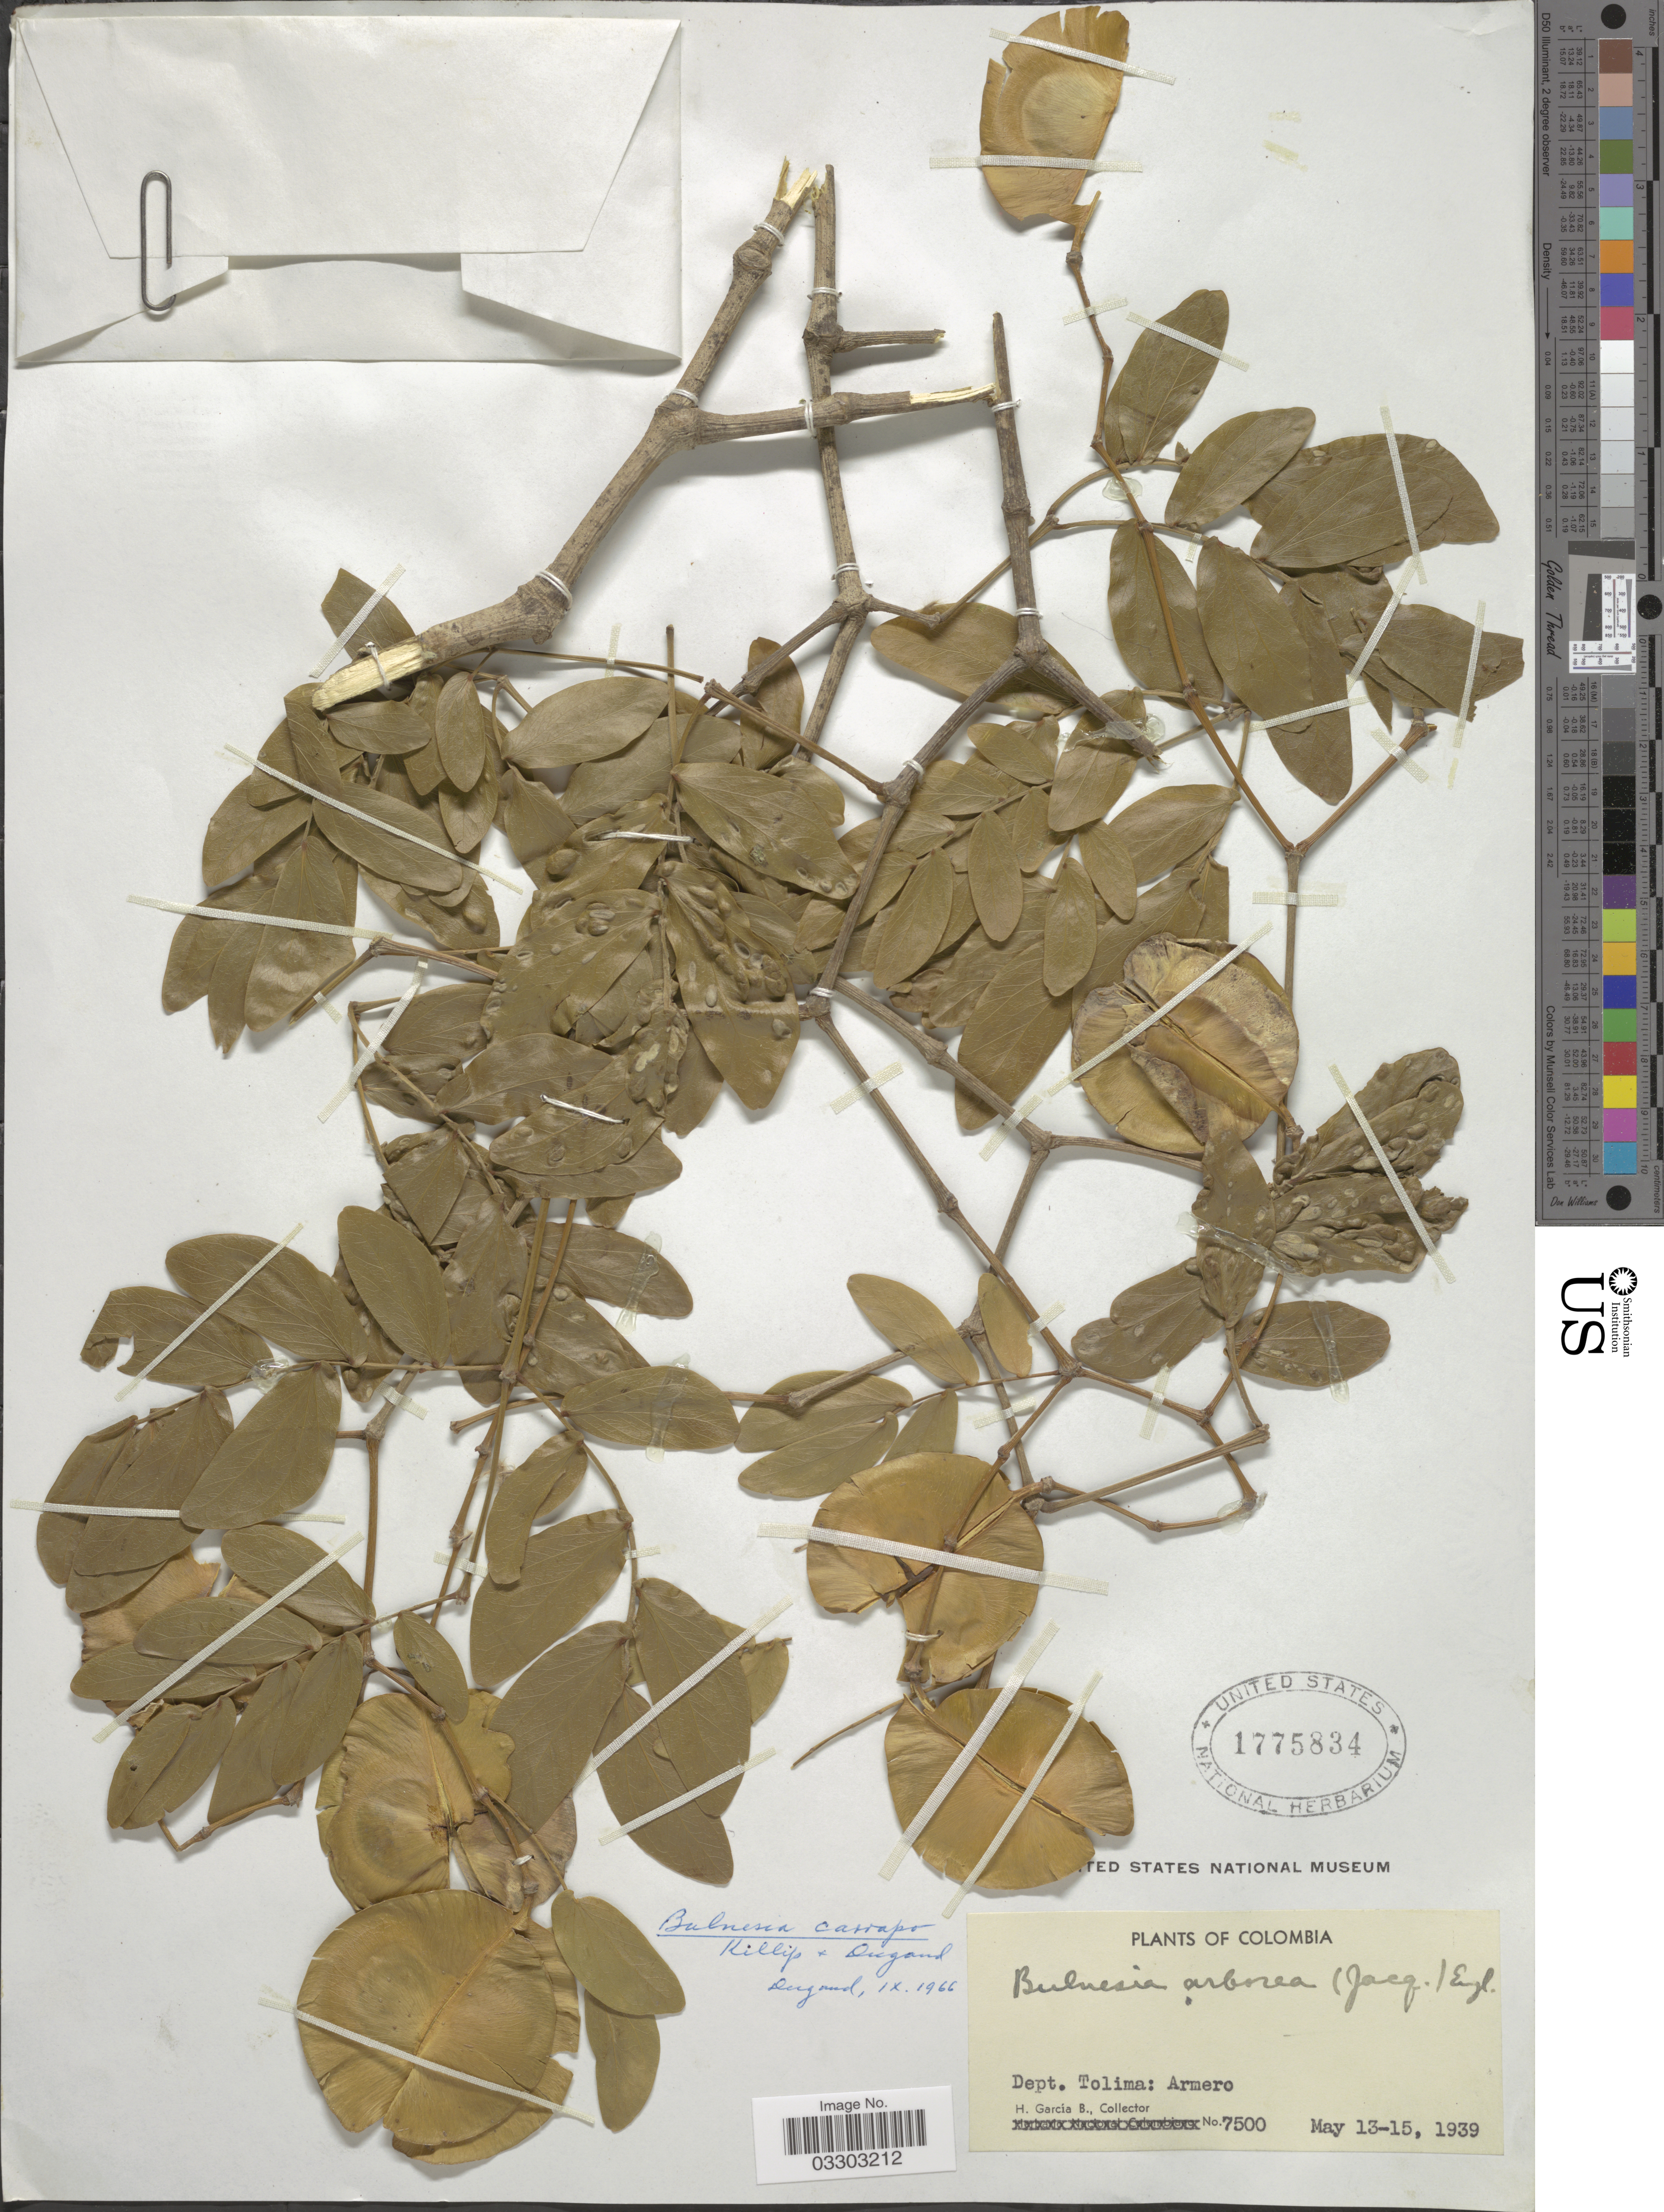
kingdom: Plantae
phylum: Tracheophyta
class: Magnoliopsida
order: Zygophyllales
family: Zygophyllaceae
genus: Gonopterodendron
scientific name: Gonopterodendron carrapo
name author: (Killip & Dugand G.) Godoy-Bürki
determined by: U.S. National Herbarium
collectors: H. García B.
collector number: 7500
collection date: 1939-05-13/1939-05-15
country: Colombia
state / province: Tolima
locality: Dept. Tolima: Armero.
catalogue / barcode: US 1775834